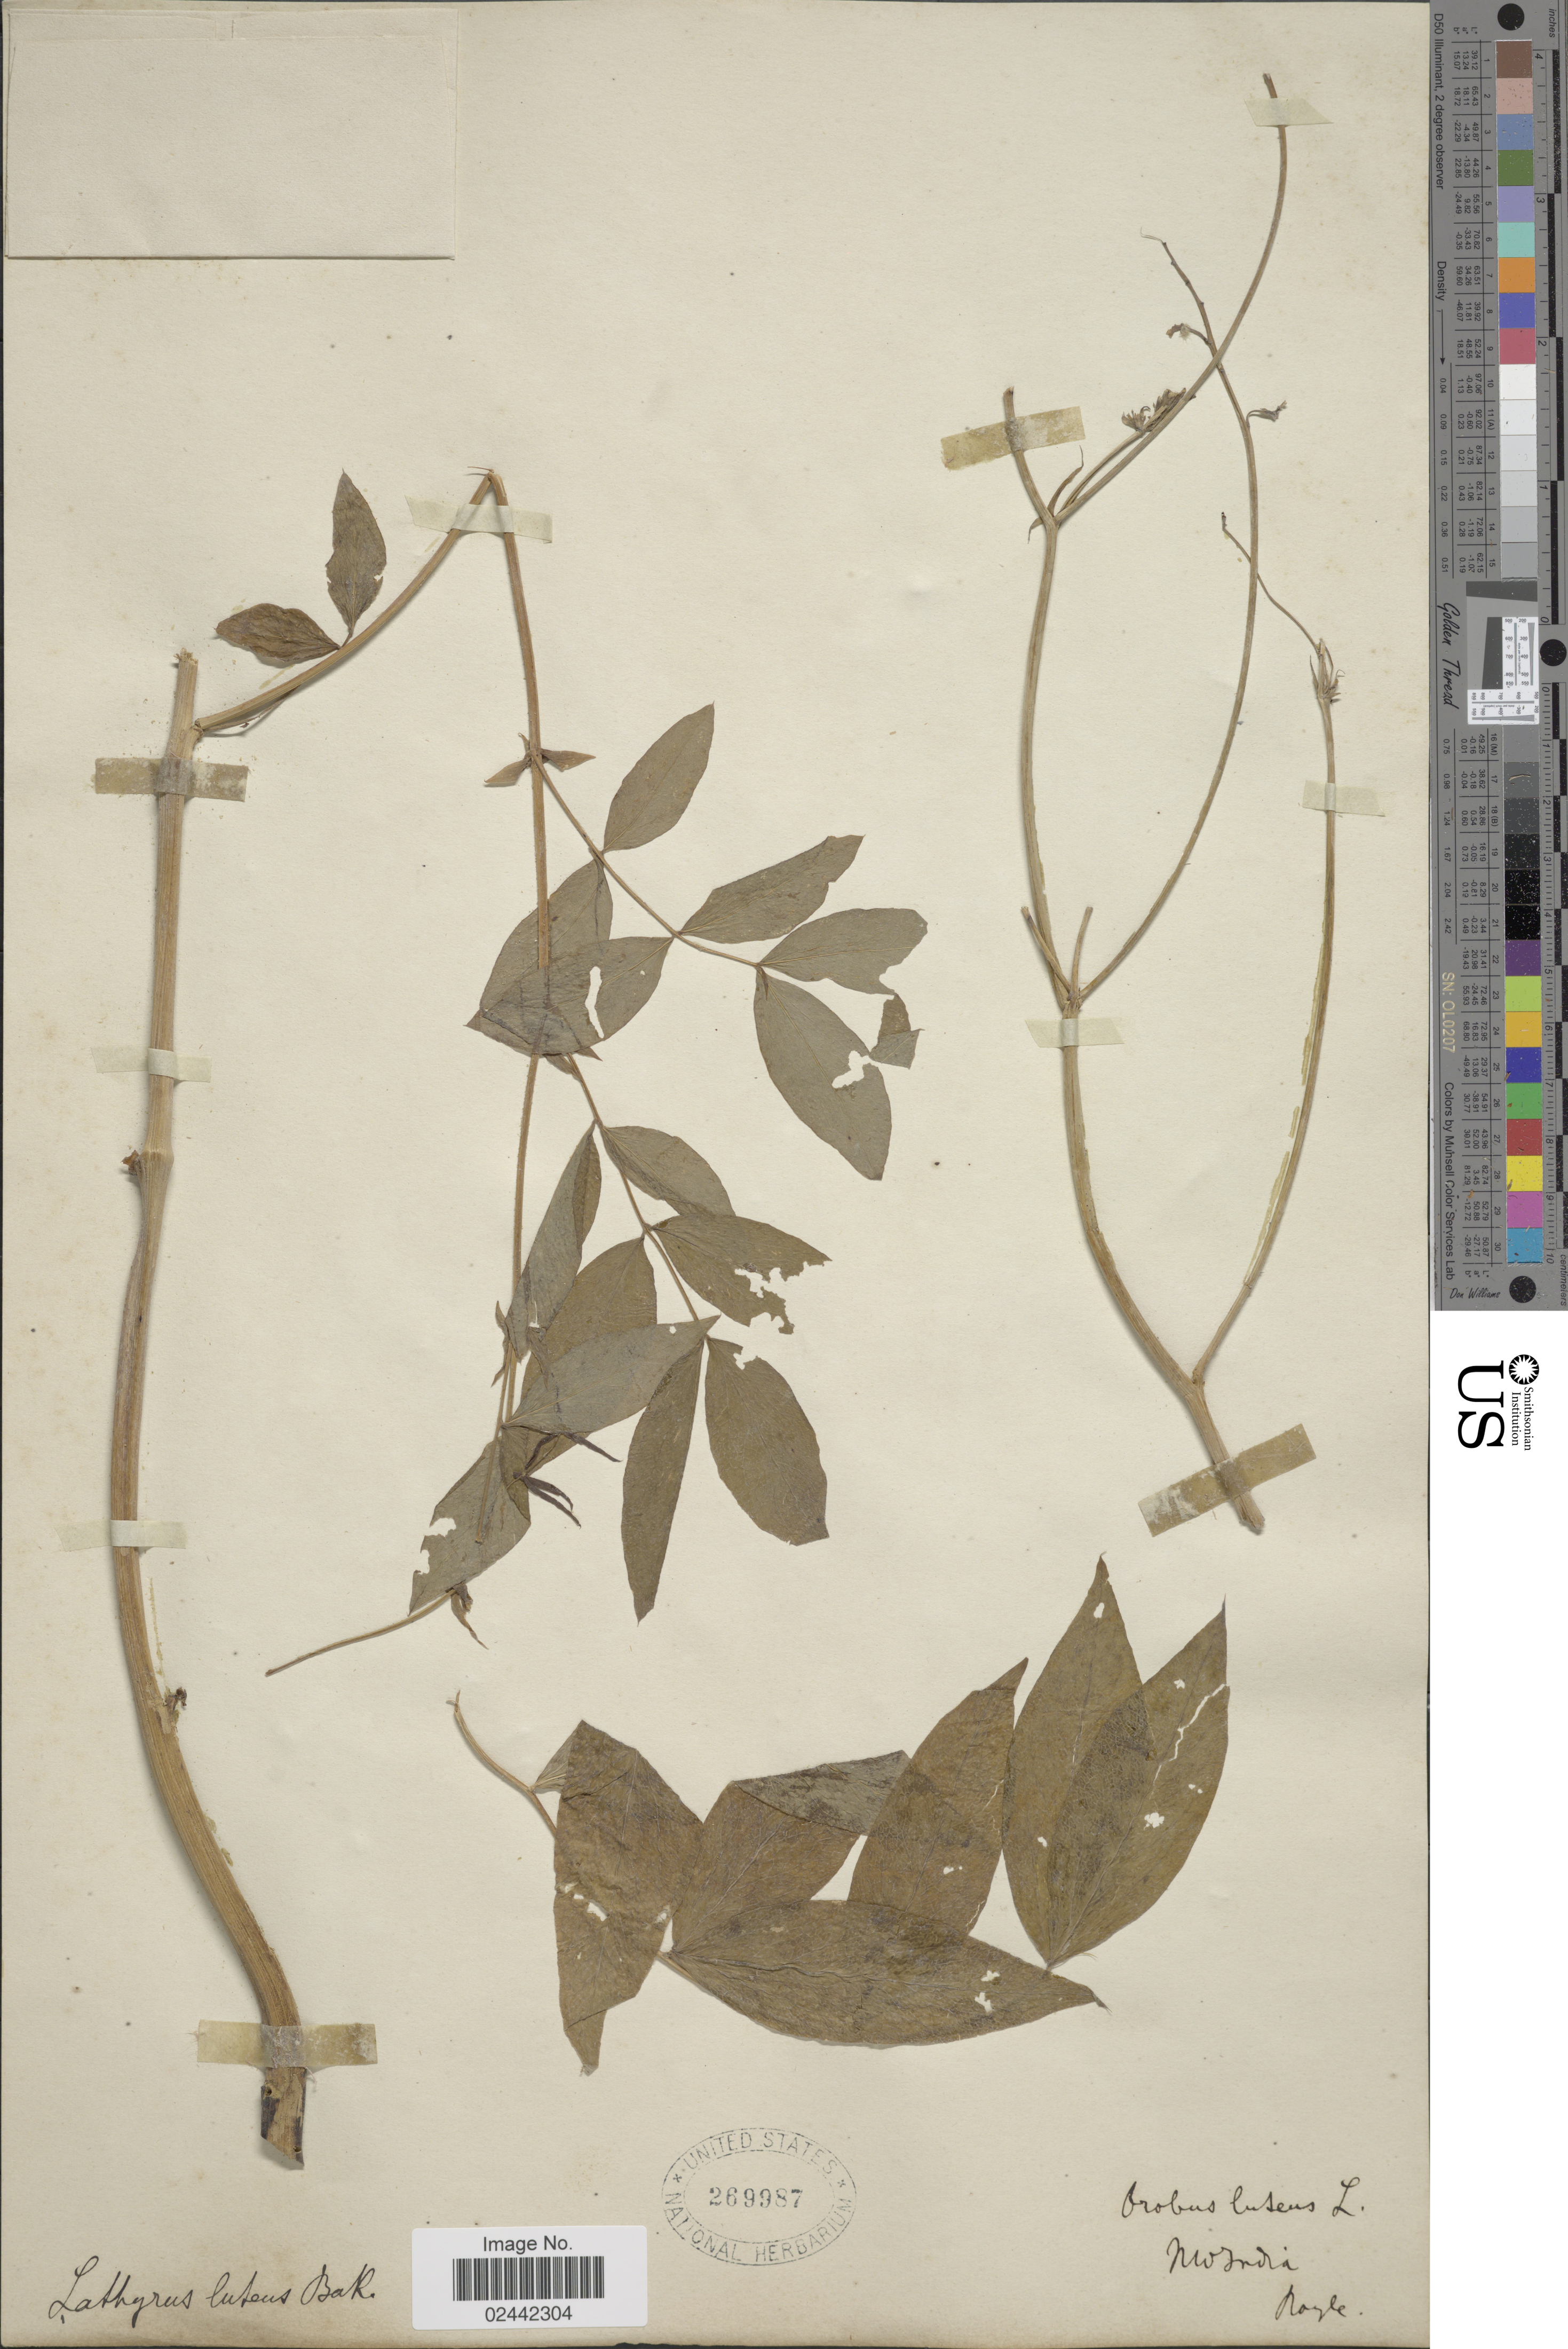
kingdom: Plantae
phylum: Tracheophyta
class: Magnoliopsida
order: Fabales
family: Fabaceae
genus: Lathyrus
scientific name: Lathyrus gmelinii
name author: Fritsch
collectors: Royle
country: India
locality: NW.India.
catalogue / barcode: US 269987